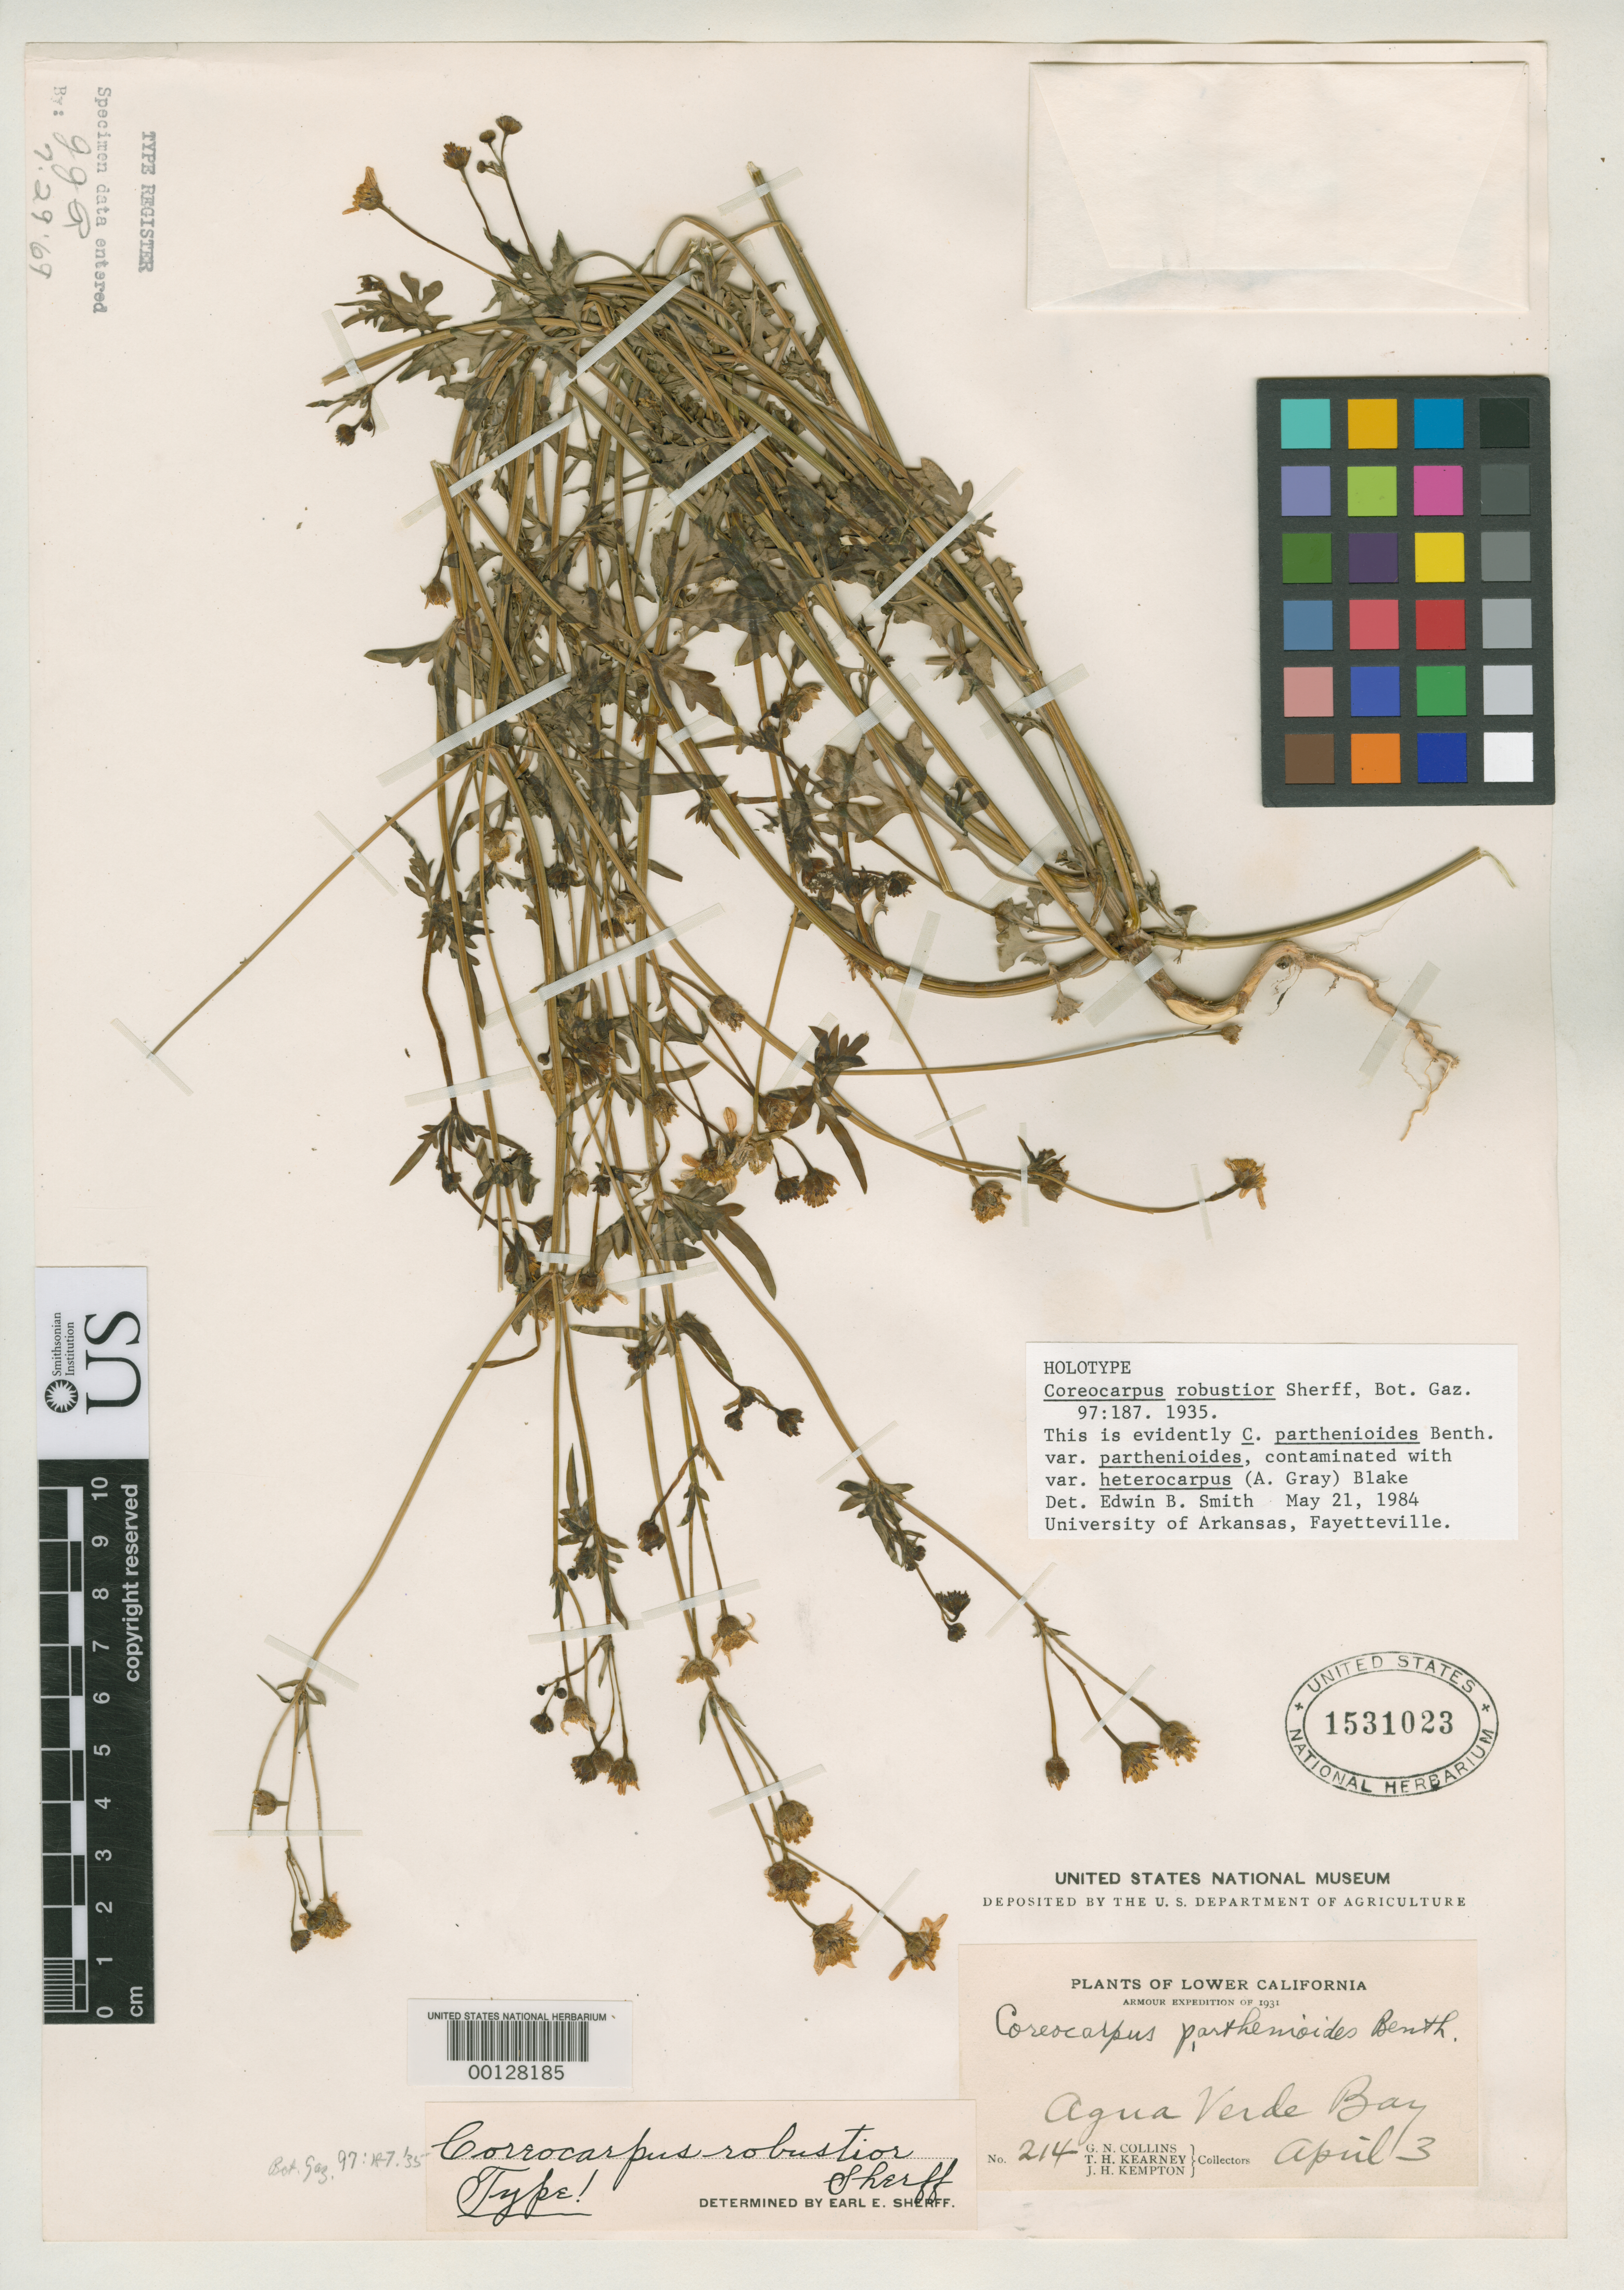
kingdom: Plantae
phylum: Tracheophyta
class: Magnoliopsida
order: Asterales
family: Asteraceae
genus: Coreocarpus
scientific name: Coreocarpus robustior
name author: Sherff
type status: Holotype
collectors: G. Collins, T. H. Kearney & J. H. Kempton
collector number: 214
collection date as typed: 03 Apr 1931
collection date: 1931-04-03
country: Mexico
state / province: Baja California Sur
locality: Agua Verde Bay.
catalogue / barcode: US 1531023